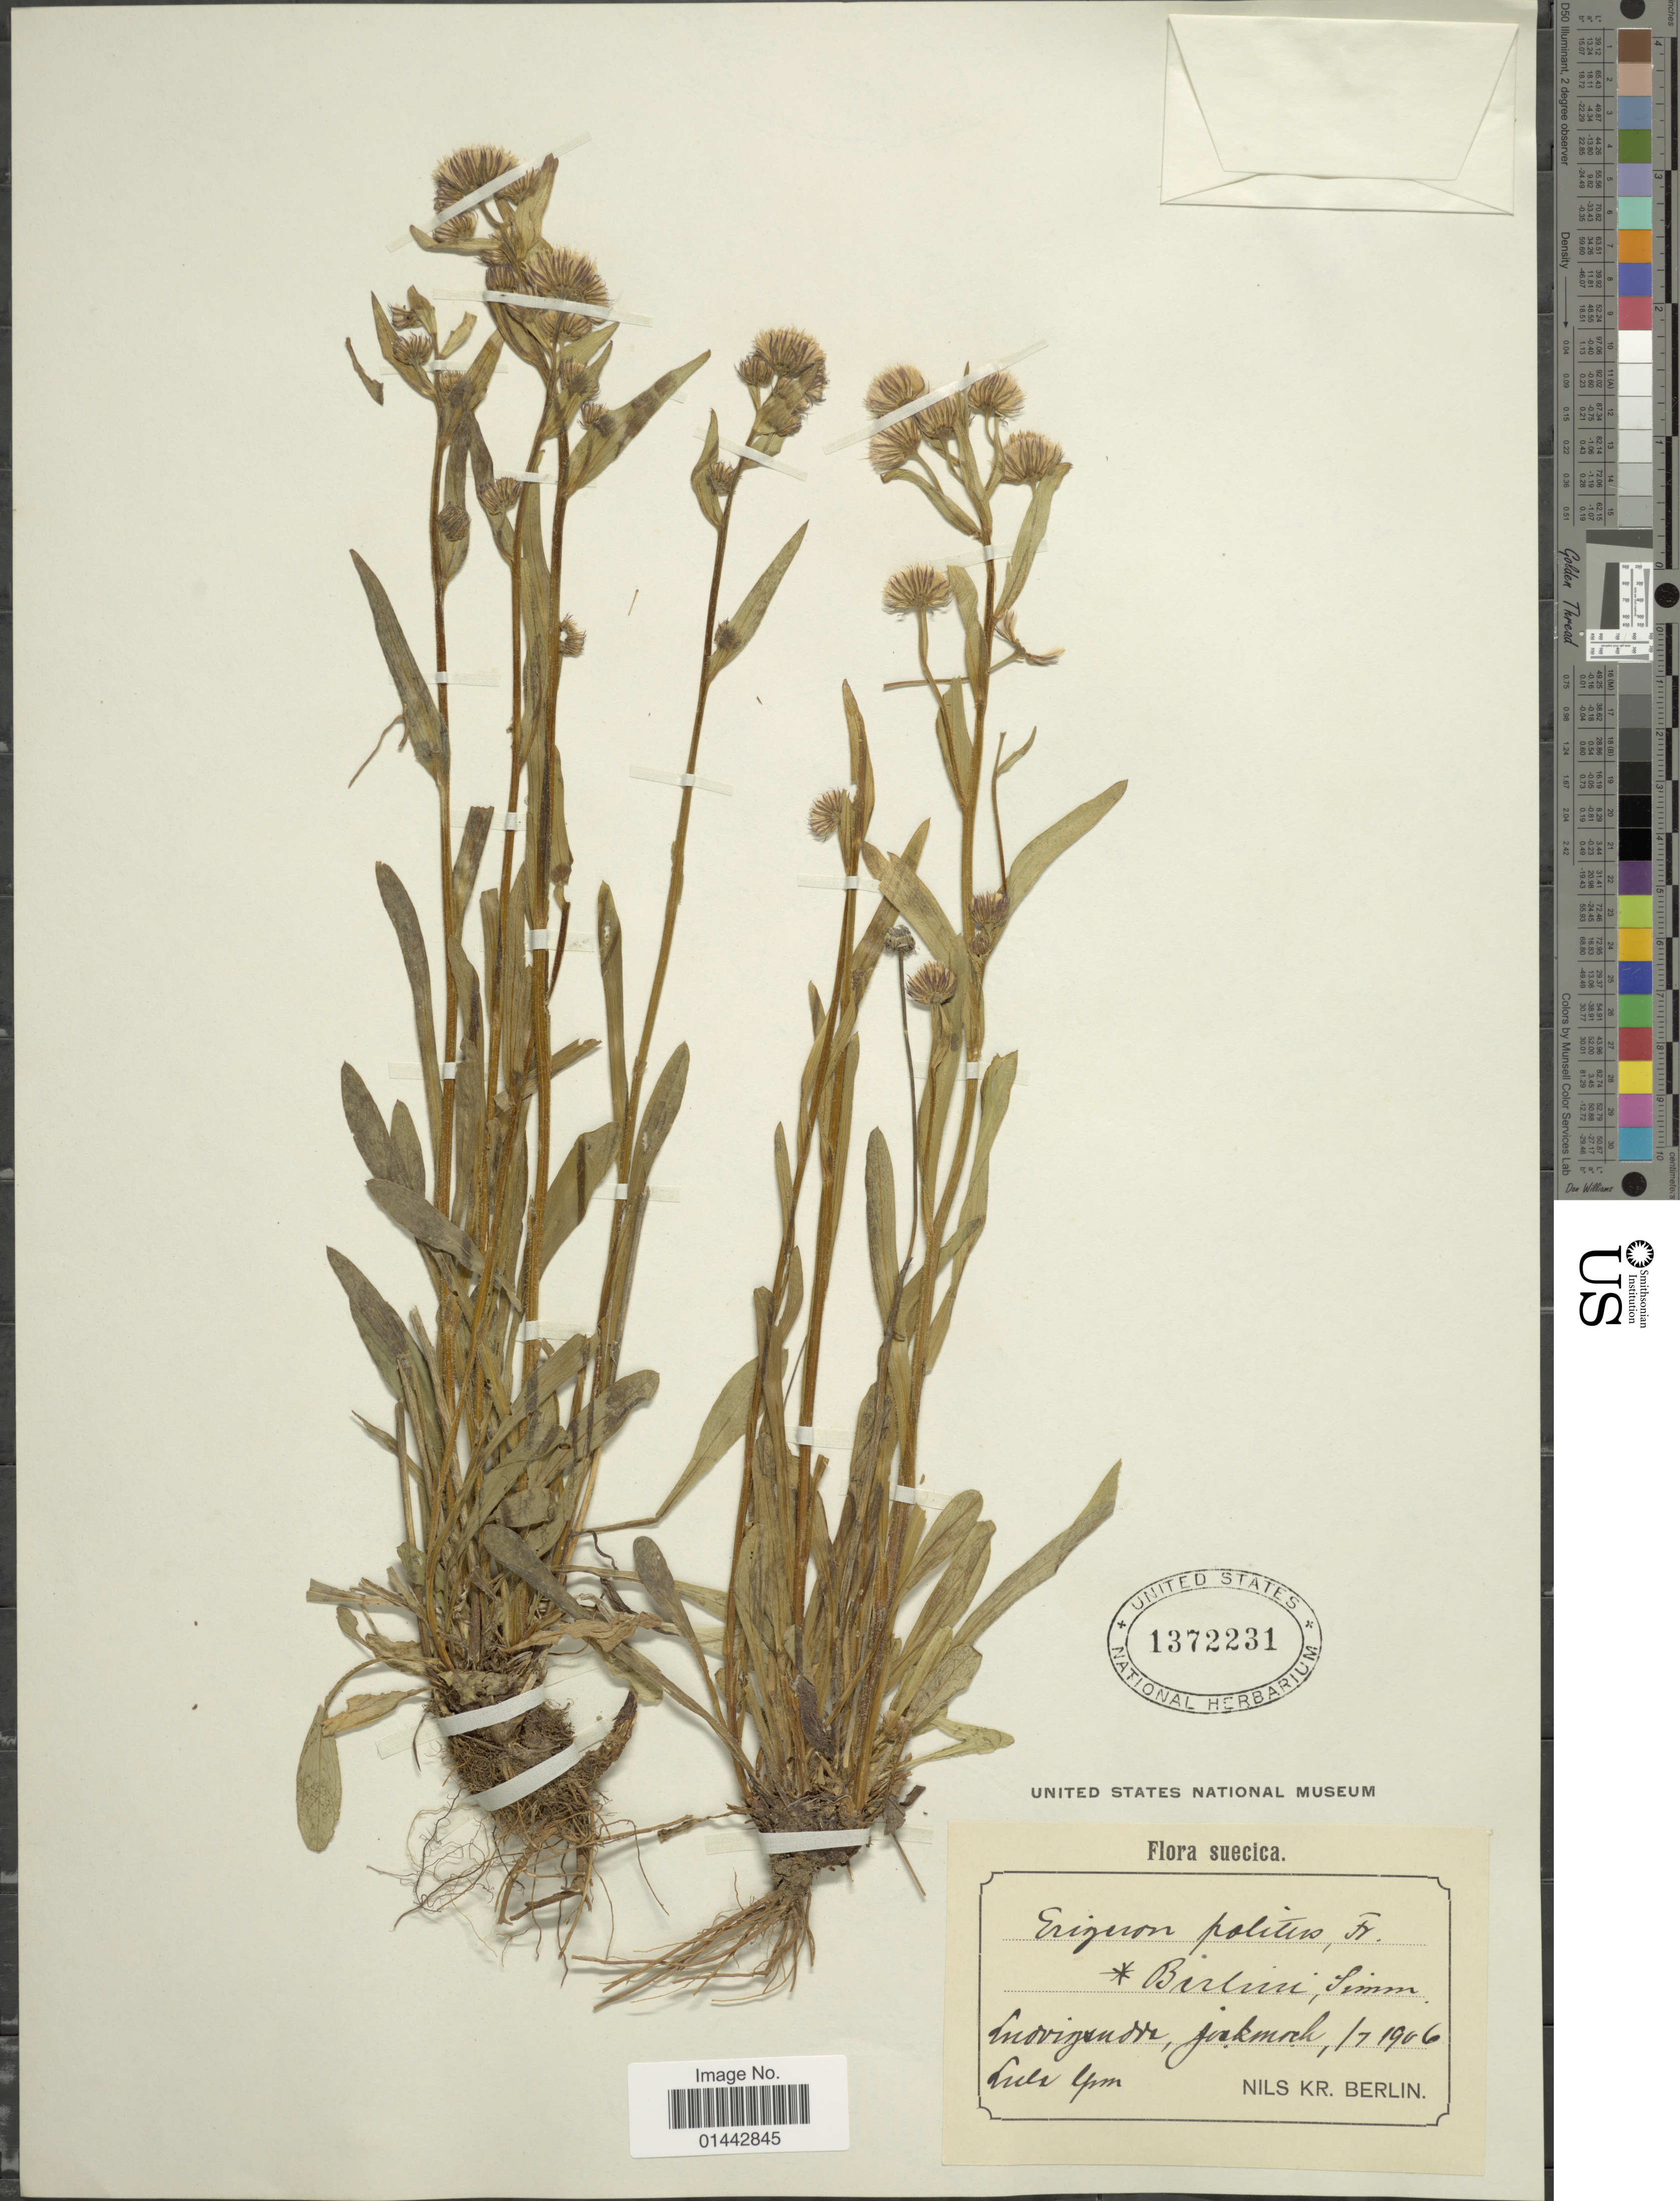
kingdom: Plantae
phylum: Tracheophyta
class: Magnoliopsida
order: Asterales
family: Asteraceae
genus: Erigeron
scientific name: Erigeron politus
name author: Fr.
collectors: N. Berlin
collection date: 1906-07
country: Sweden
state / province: Norrbotten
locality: Ludvigsudde, Jockmock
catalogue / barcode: US 1372231